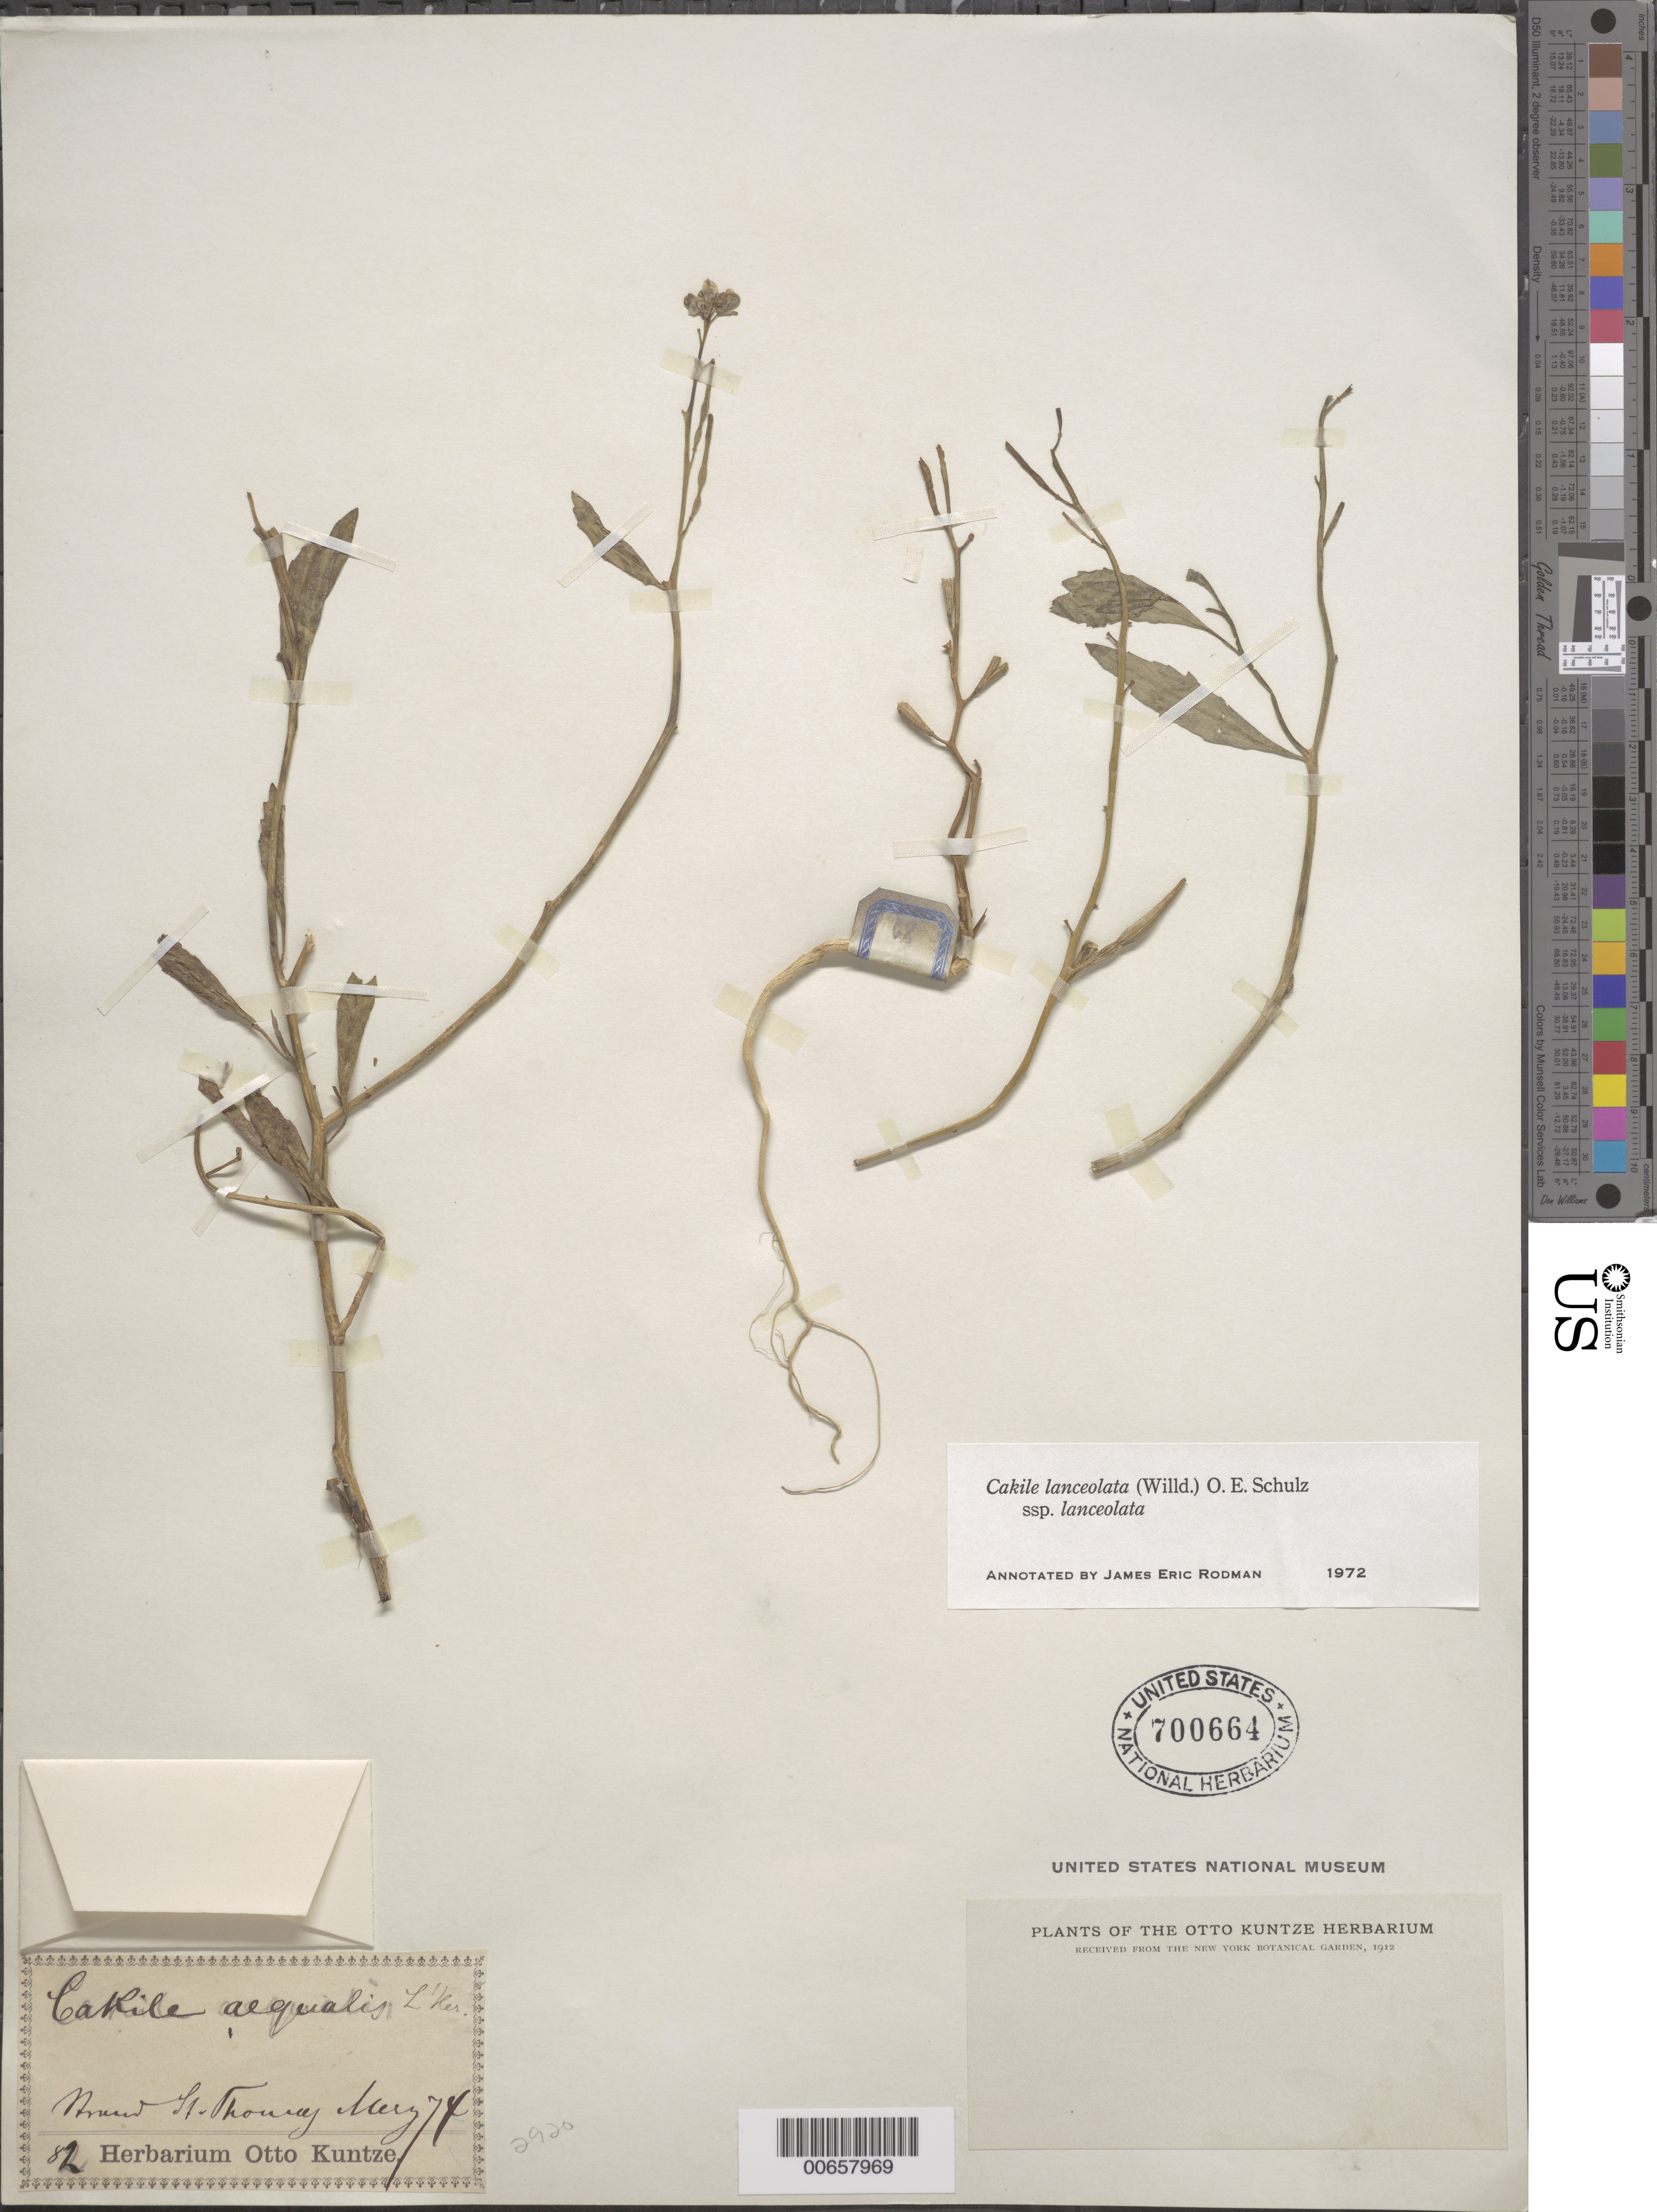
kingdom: Plantae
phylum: Tracheophyta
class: Magnoliopsida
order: Brassicales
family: Brassicaceae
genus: Cakile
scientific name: Cakile lanceolata subsp. lanceolata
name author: (Willd.) O.E. Schulz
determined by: Rodman, J. E.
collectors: C.E.O. Kuntze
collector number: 82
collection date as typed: Mar 1874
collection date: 1874-03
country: U.S. Virgin Islands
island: St. Thomas Island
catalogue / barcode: US 700664